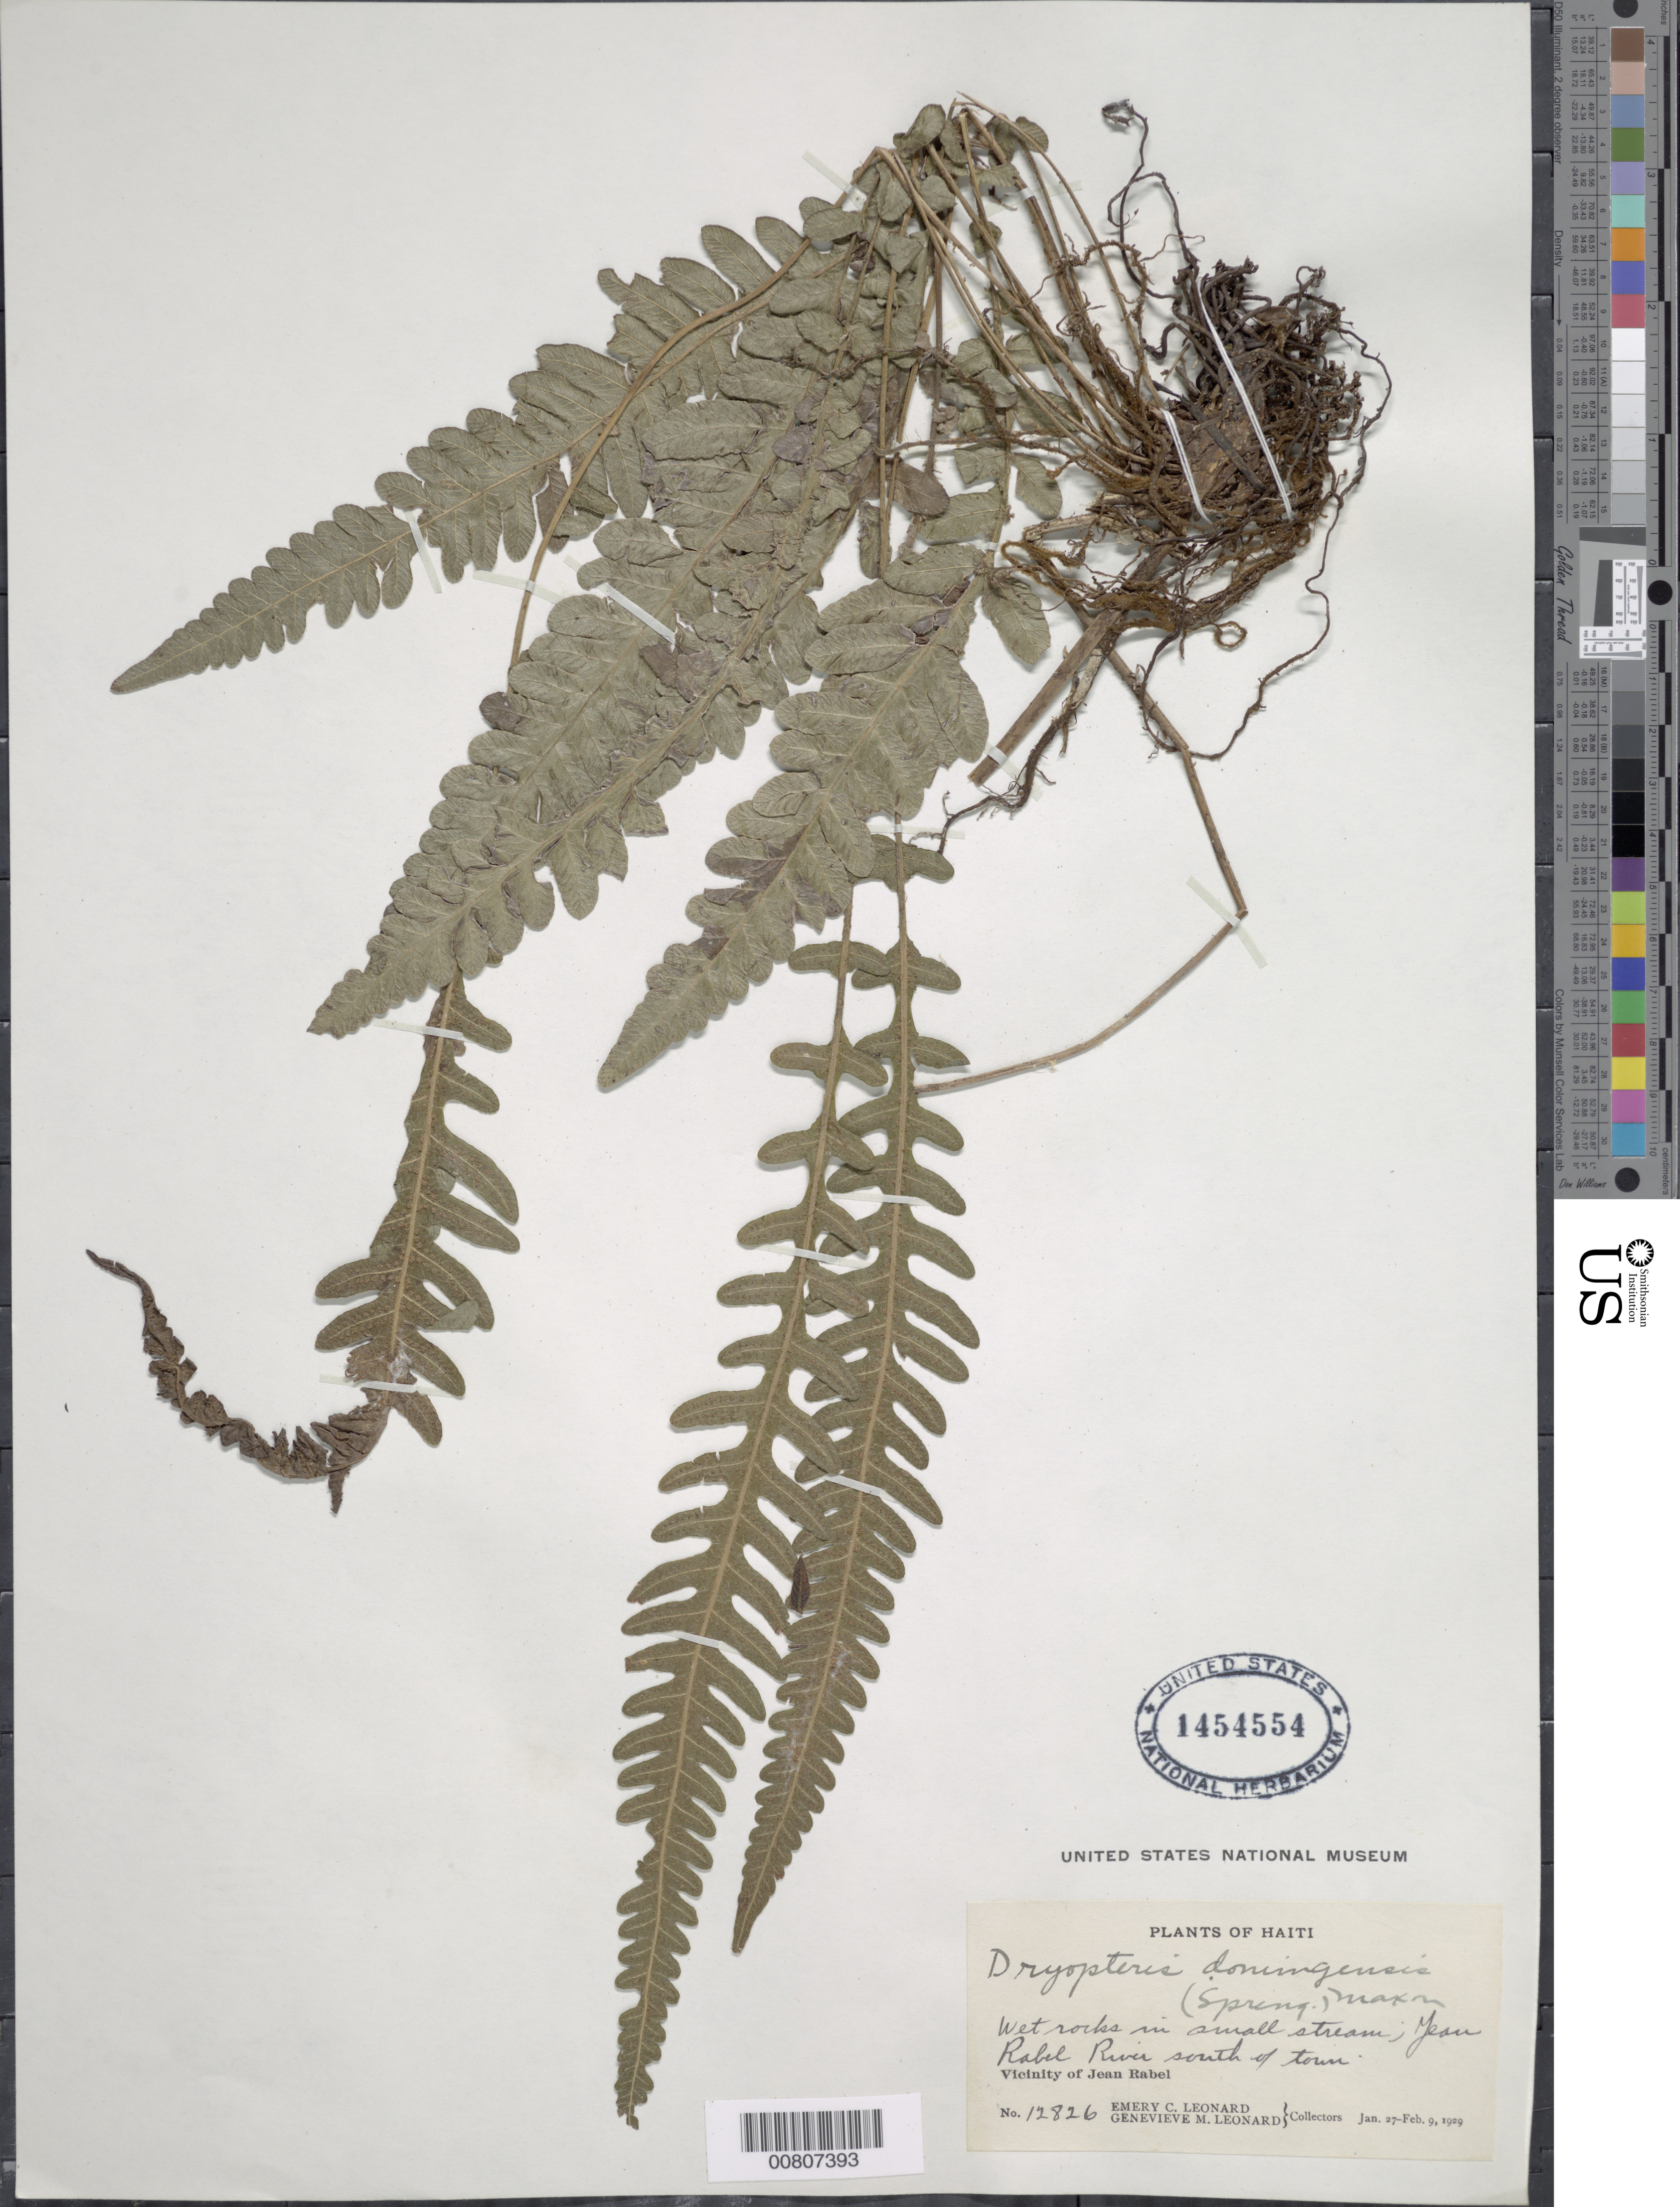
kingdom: Plantae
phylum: Tracheophyta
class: Polypodiopsida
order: Polypodiales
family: Thelypteridaceae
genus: Goniopteris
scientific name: Goniopteris guadelupensis (Wikstr.) comb. nov., ined 2015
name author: (Wikstr.)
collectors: E. C. Leonard & G. M. Leonard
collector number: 12826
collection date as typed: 27 Jan 1929 to 09 Feb 1929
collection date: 1929-01-27/1929-02-09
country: Haiti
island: Hispaniola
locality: Jean Rabel vicinity, Jean Rabel R., S of town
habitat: Wet rocks in small stream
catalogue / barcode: US 1454554